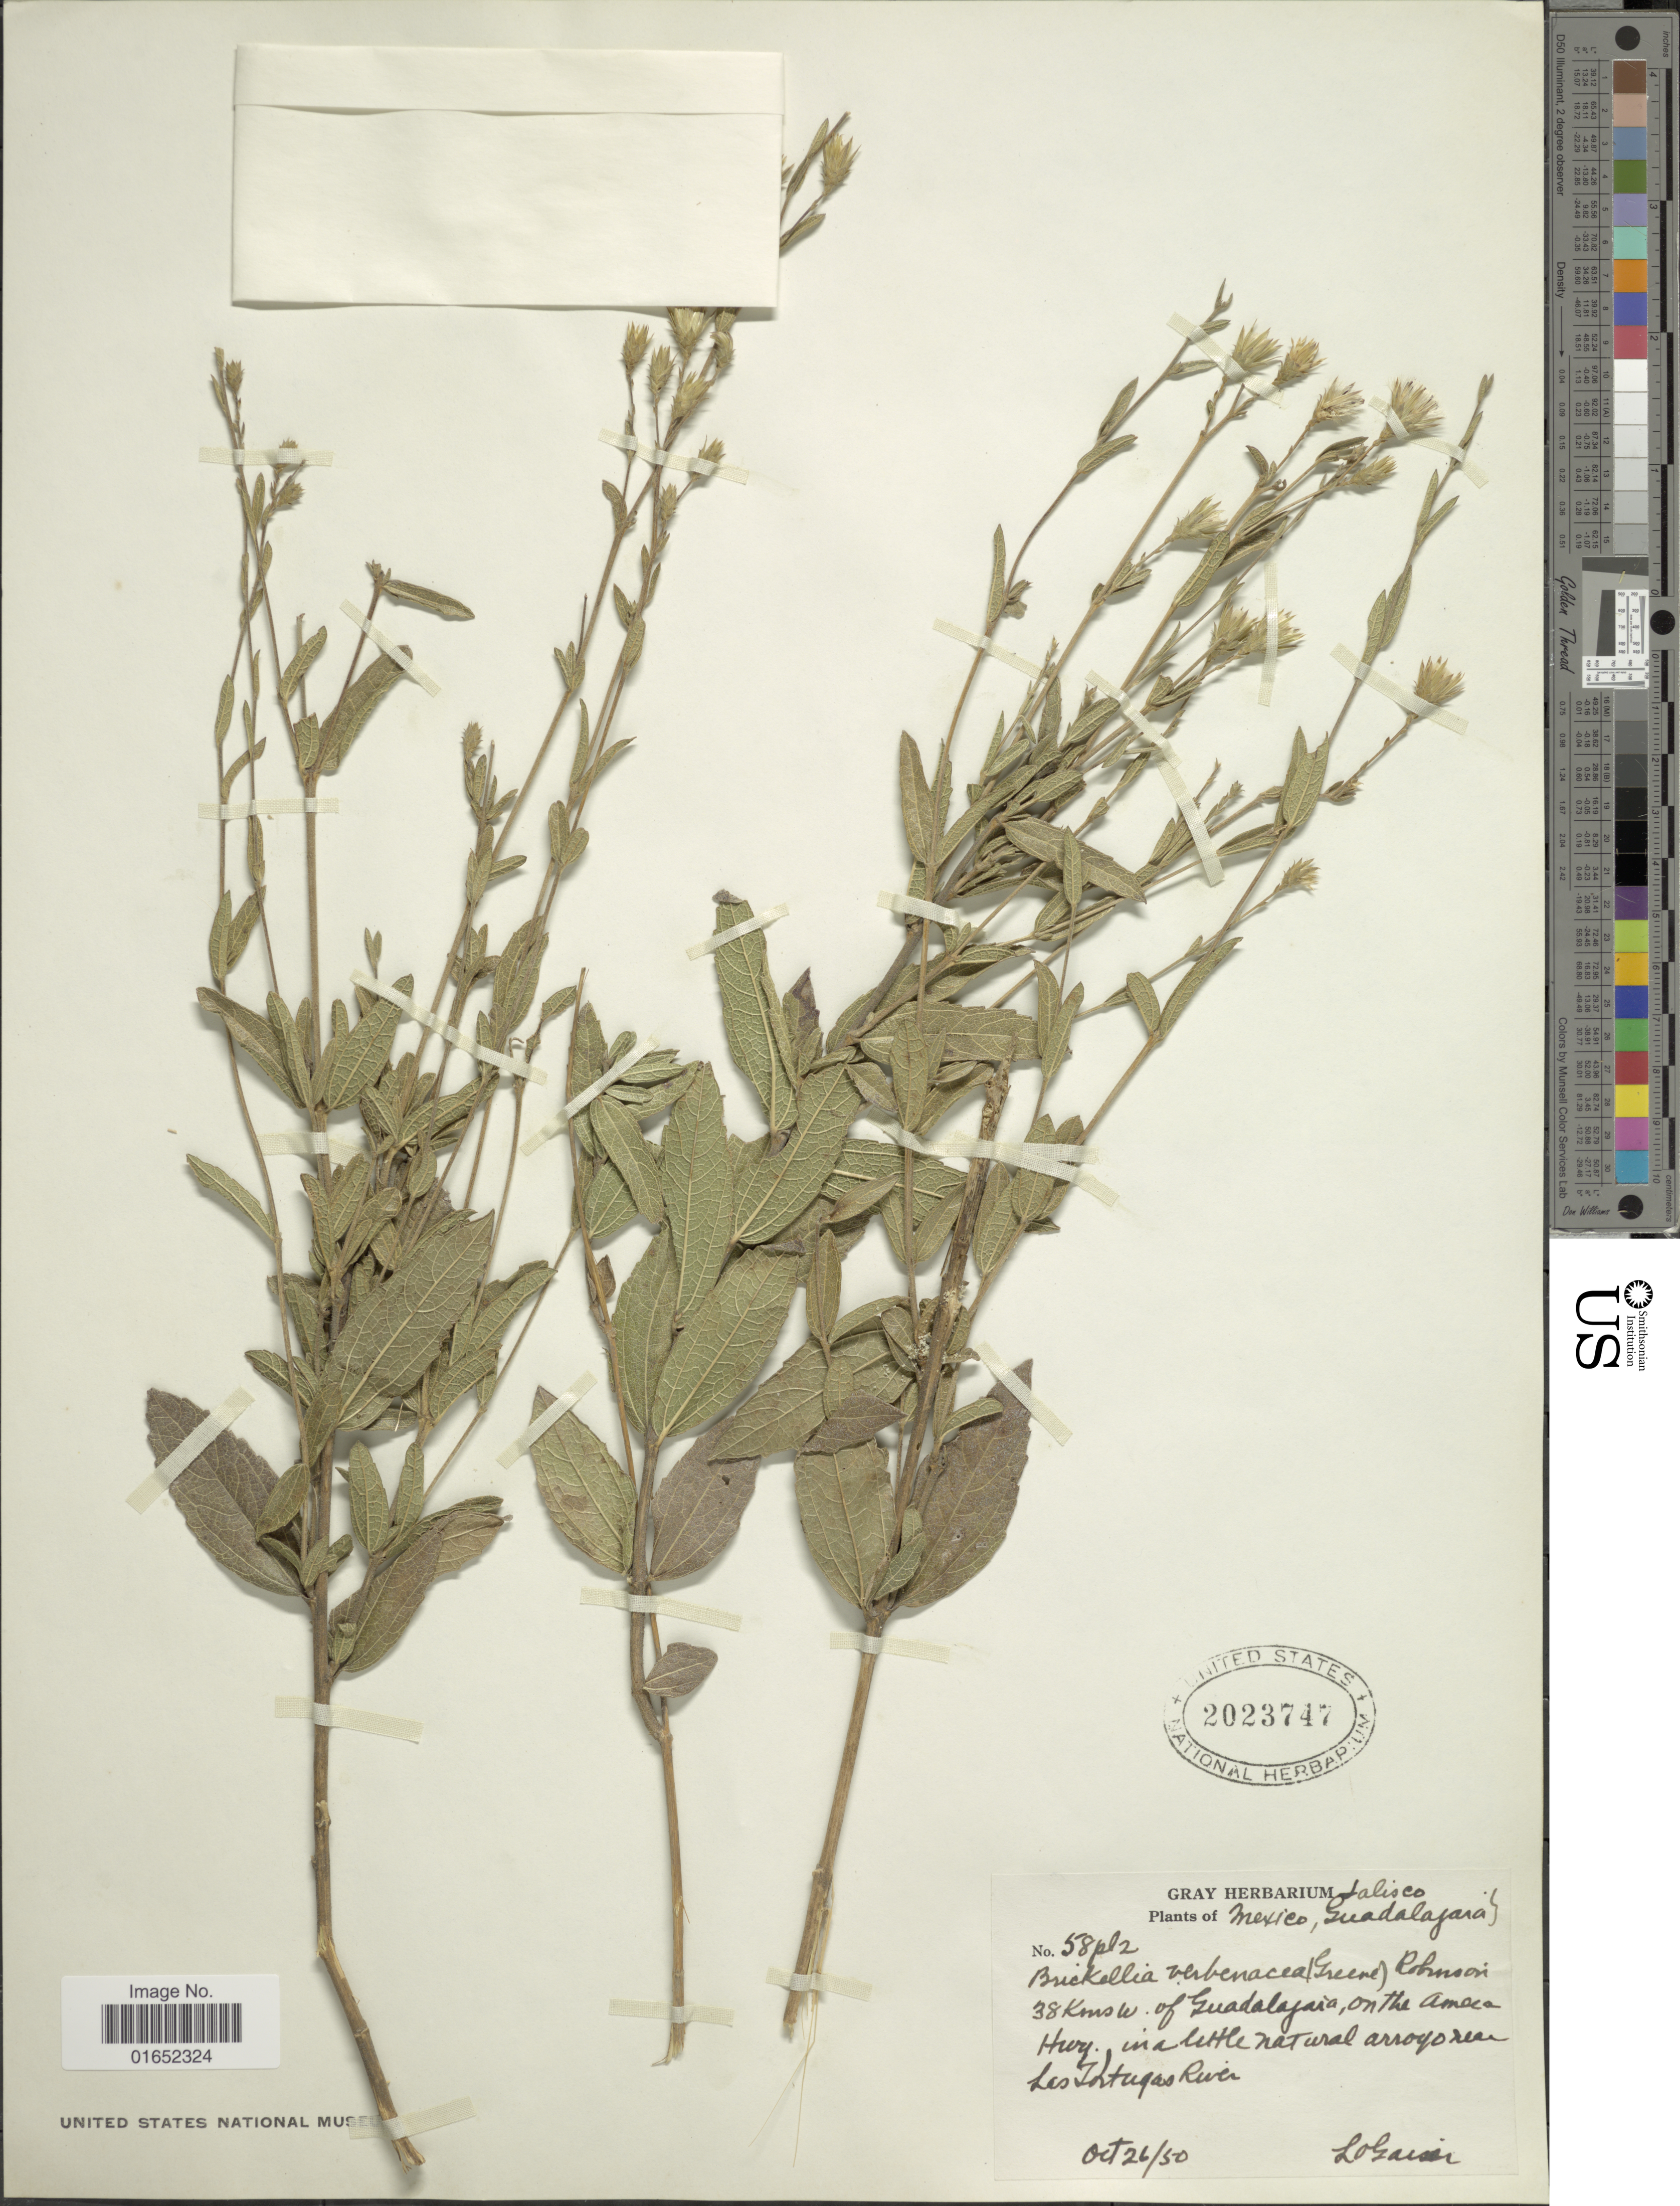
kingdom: Plantae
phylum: Tracheophyta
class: Magnoliopsida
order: Asterales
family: Asteraceae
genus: Brickellia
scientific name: Brickellia verbenacea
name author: (Greene) B.L. Rob.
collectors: L. Gaiser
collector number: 58pl2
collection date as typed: Transcribed d/m/y: 26/10/50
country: Mexico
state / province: Jalisco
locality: Guadalajra, 38 Kms W of Guadalajara, on the Ameca Hwy; in a little natural arroyo near Las Tortuqa River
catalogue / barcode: US 2023747